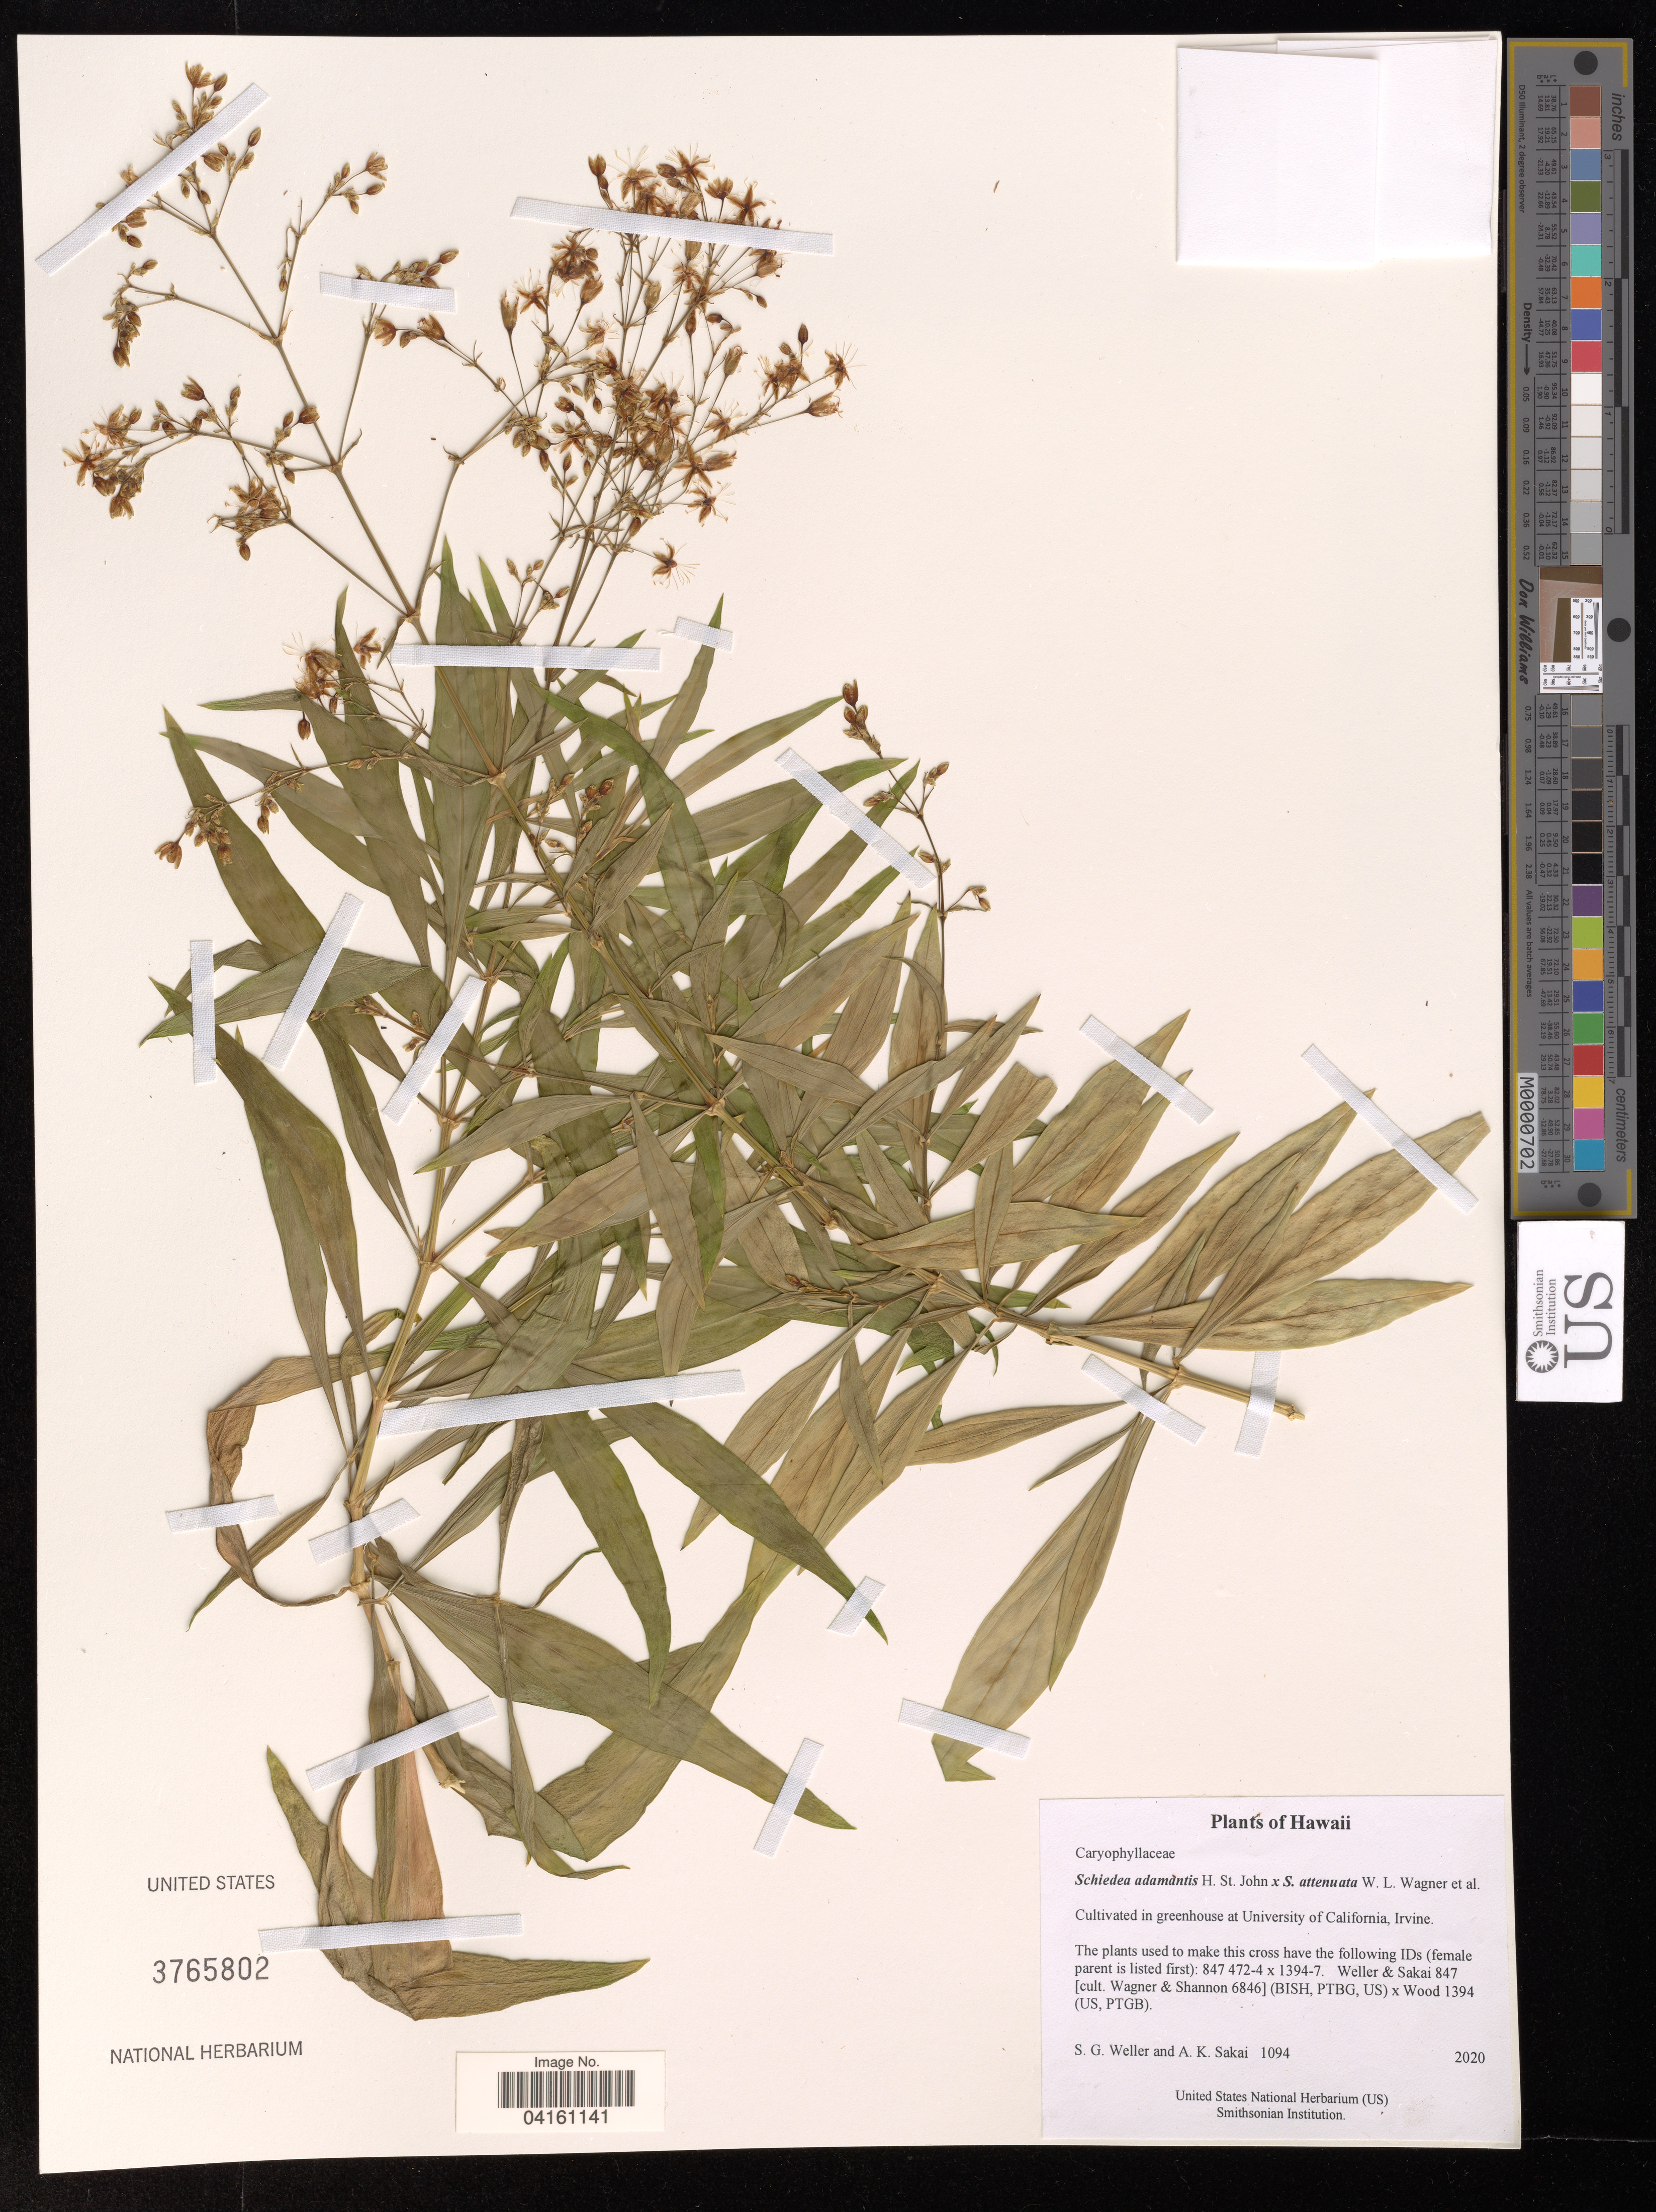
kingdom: Plantae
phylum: Tracheophyta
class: Magnoliopsida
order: Caryophyllales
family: Caryophyllaceae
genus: Schiedea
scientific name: Schiedea adamantis x S. attenuata W.L. Wagner et al.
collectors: S. G. Weller & A. Sakai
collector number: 1094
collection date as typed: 2020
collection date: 2020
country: United States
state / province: California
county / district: Orange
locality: Cultivated in greenhouse at University of California, Irvine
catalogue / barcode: US 3765802